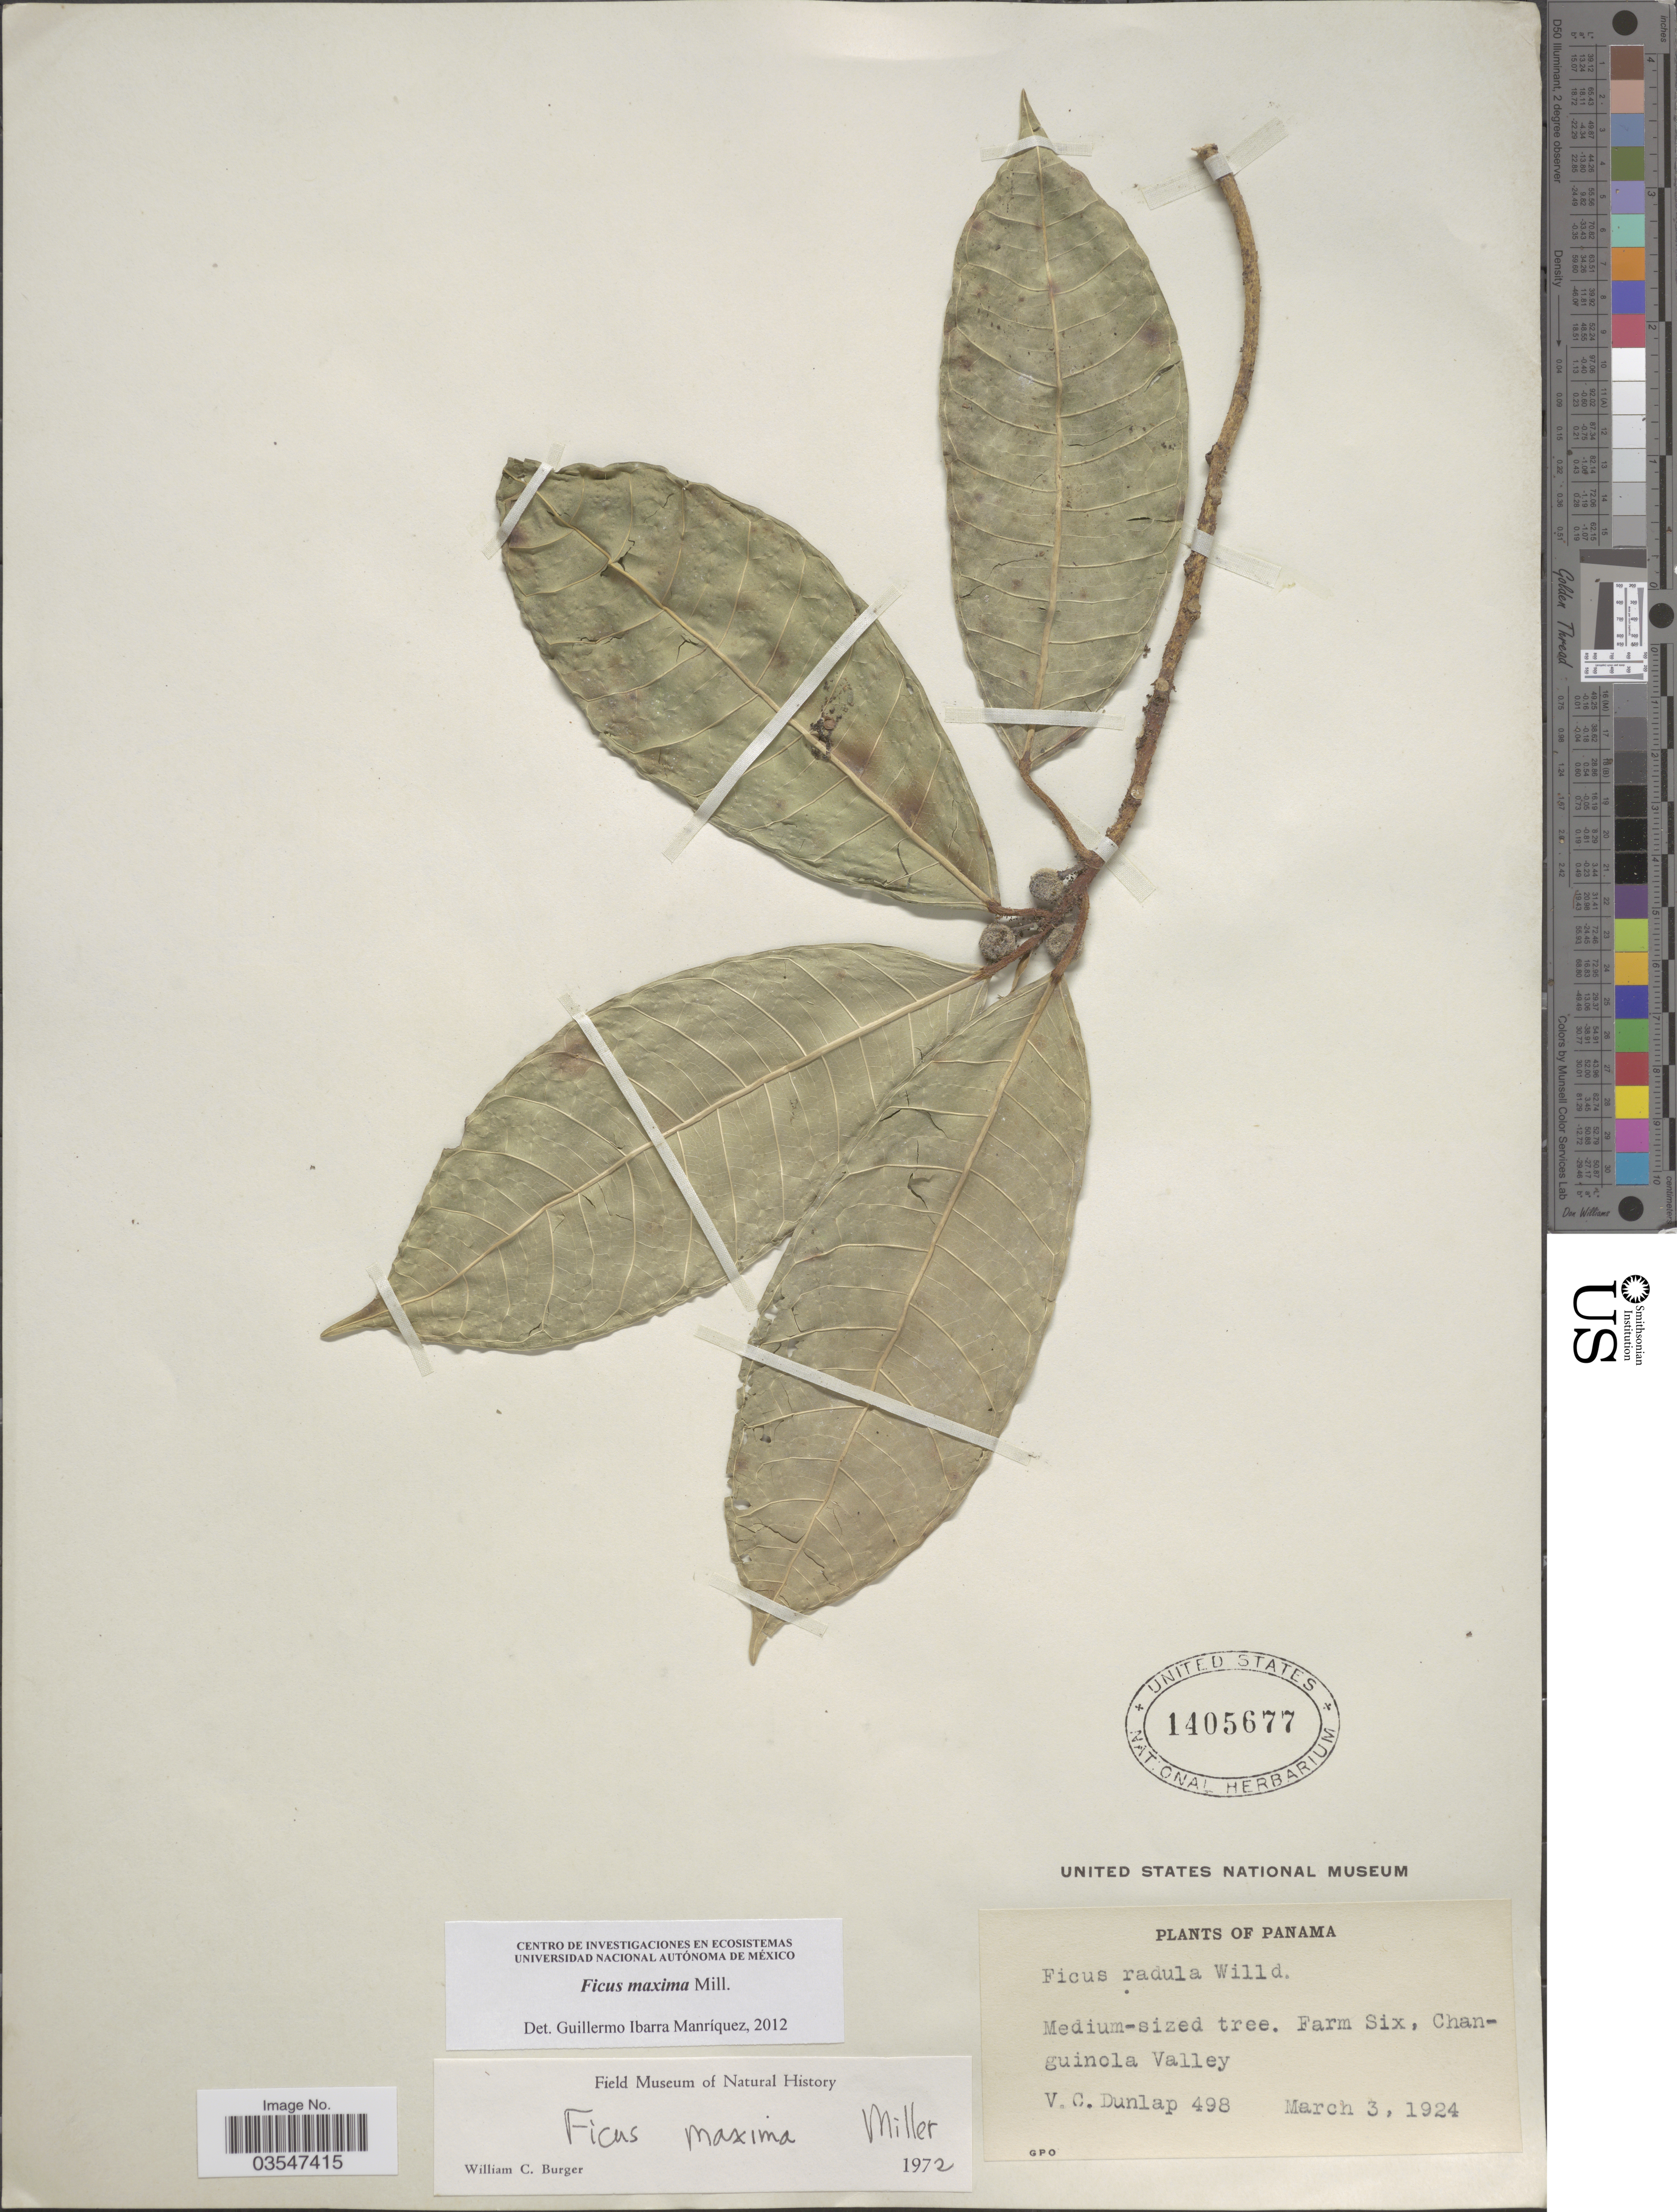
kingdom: Plantae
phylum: Tracheophyta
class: Magnoliopsida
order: Rosales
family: Moraceae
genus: Ficus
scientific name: Ficus maxima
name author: Mill.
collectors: V. C. Dunlap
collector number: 498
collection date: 1924-03-03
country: Panama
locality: Farm Six, Changuinola Valley.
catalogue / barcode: US 1405677